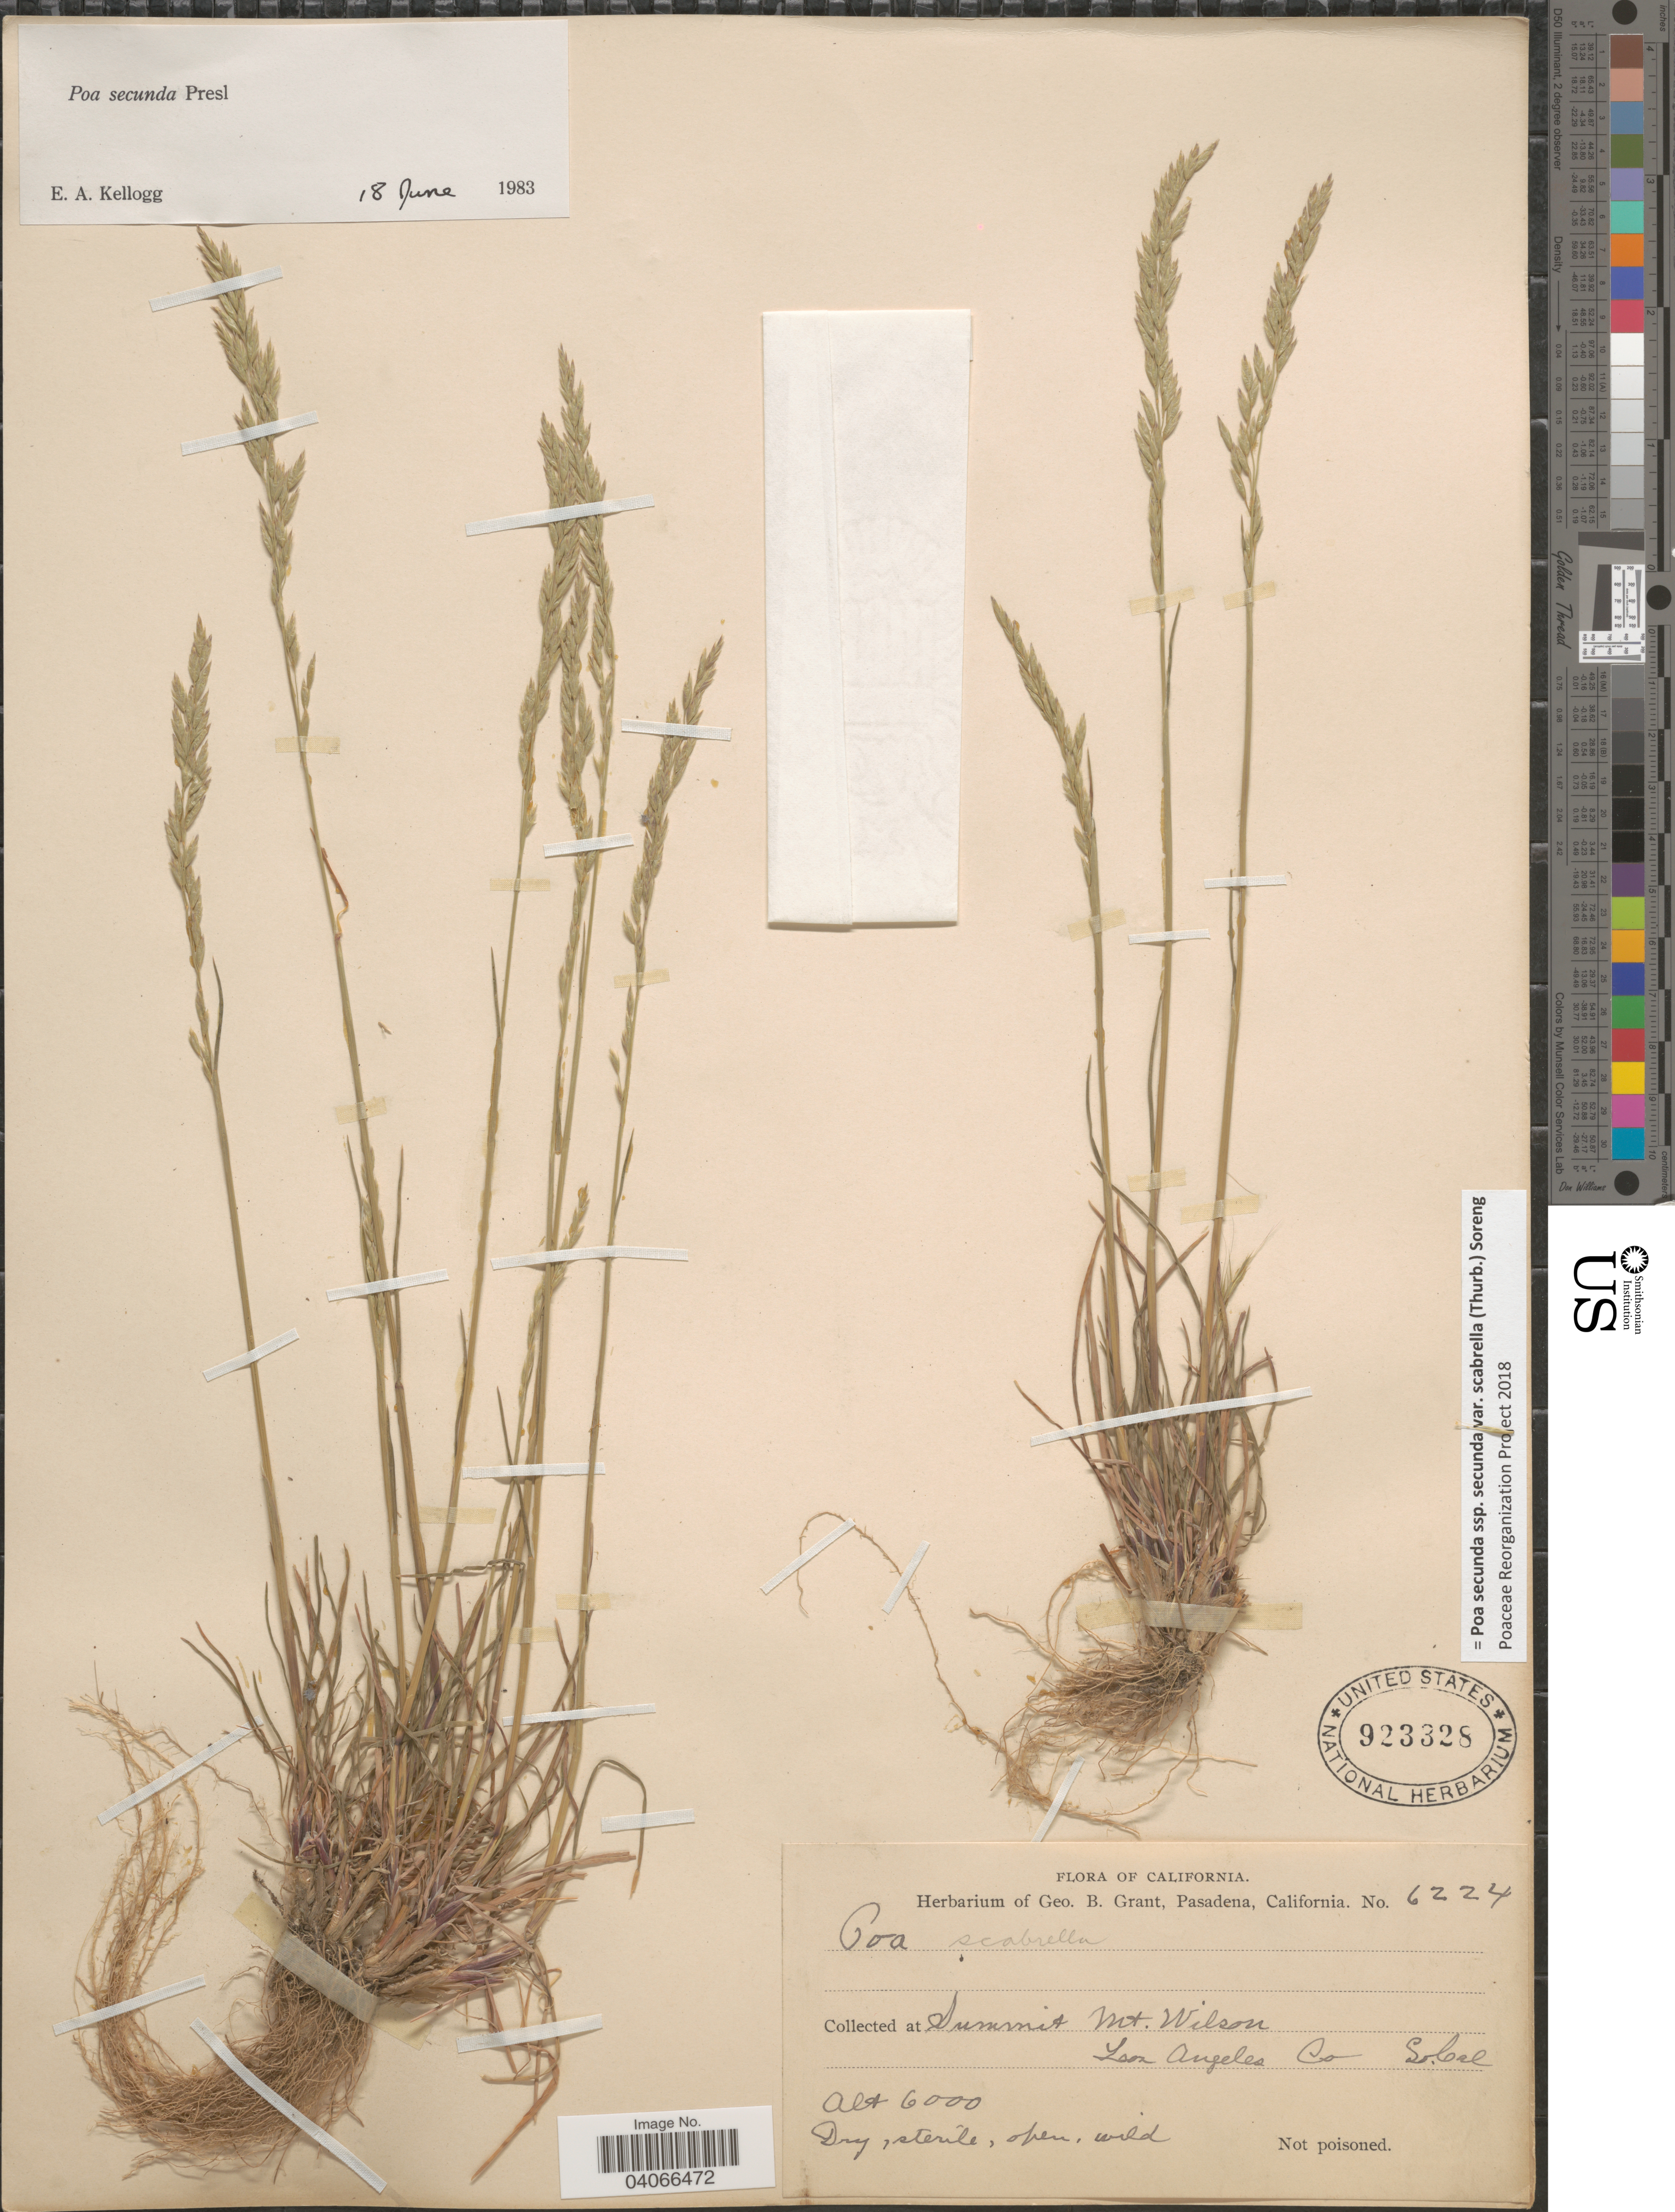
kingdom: Plantae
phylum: Tracheophyta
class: Liliopsida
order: Poales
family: Poaceae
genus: Poa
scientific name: Poa secunda subsp. secunda var. scabrella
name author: (Thurb.) Soreng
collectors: ex herb. Geo. B. Grant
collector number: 6224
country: United States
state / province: California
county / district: Los Angeles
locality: At Summit Mt. Wilson. Los Angeles Co. So. Cal.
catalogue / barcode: US 923328